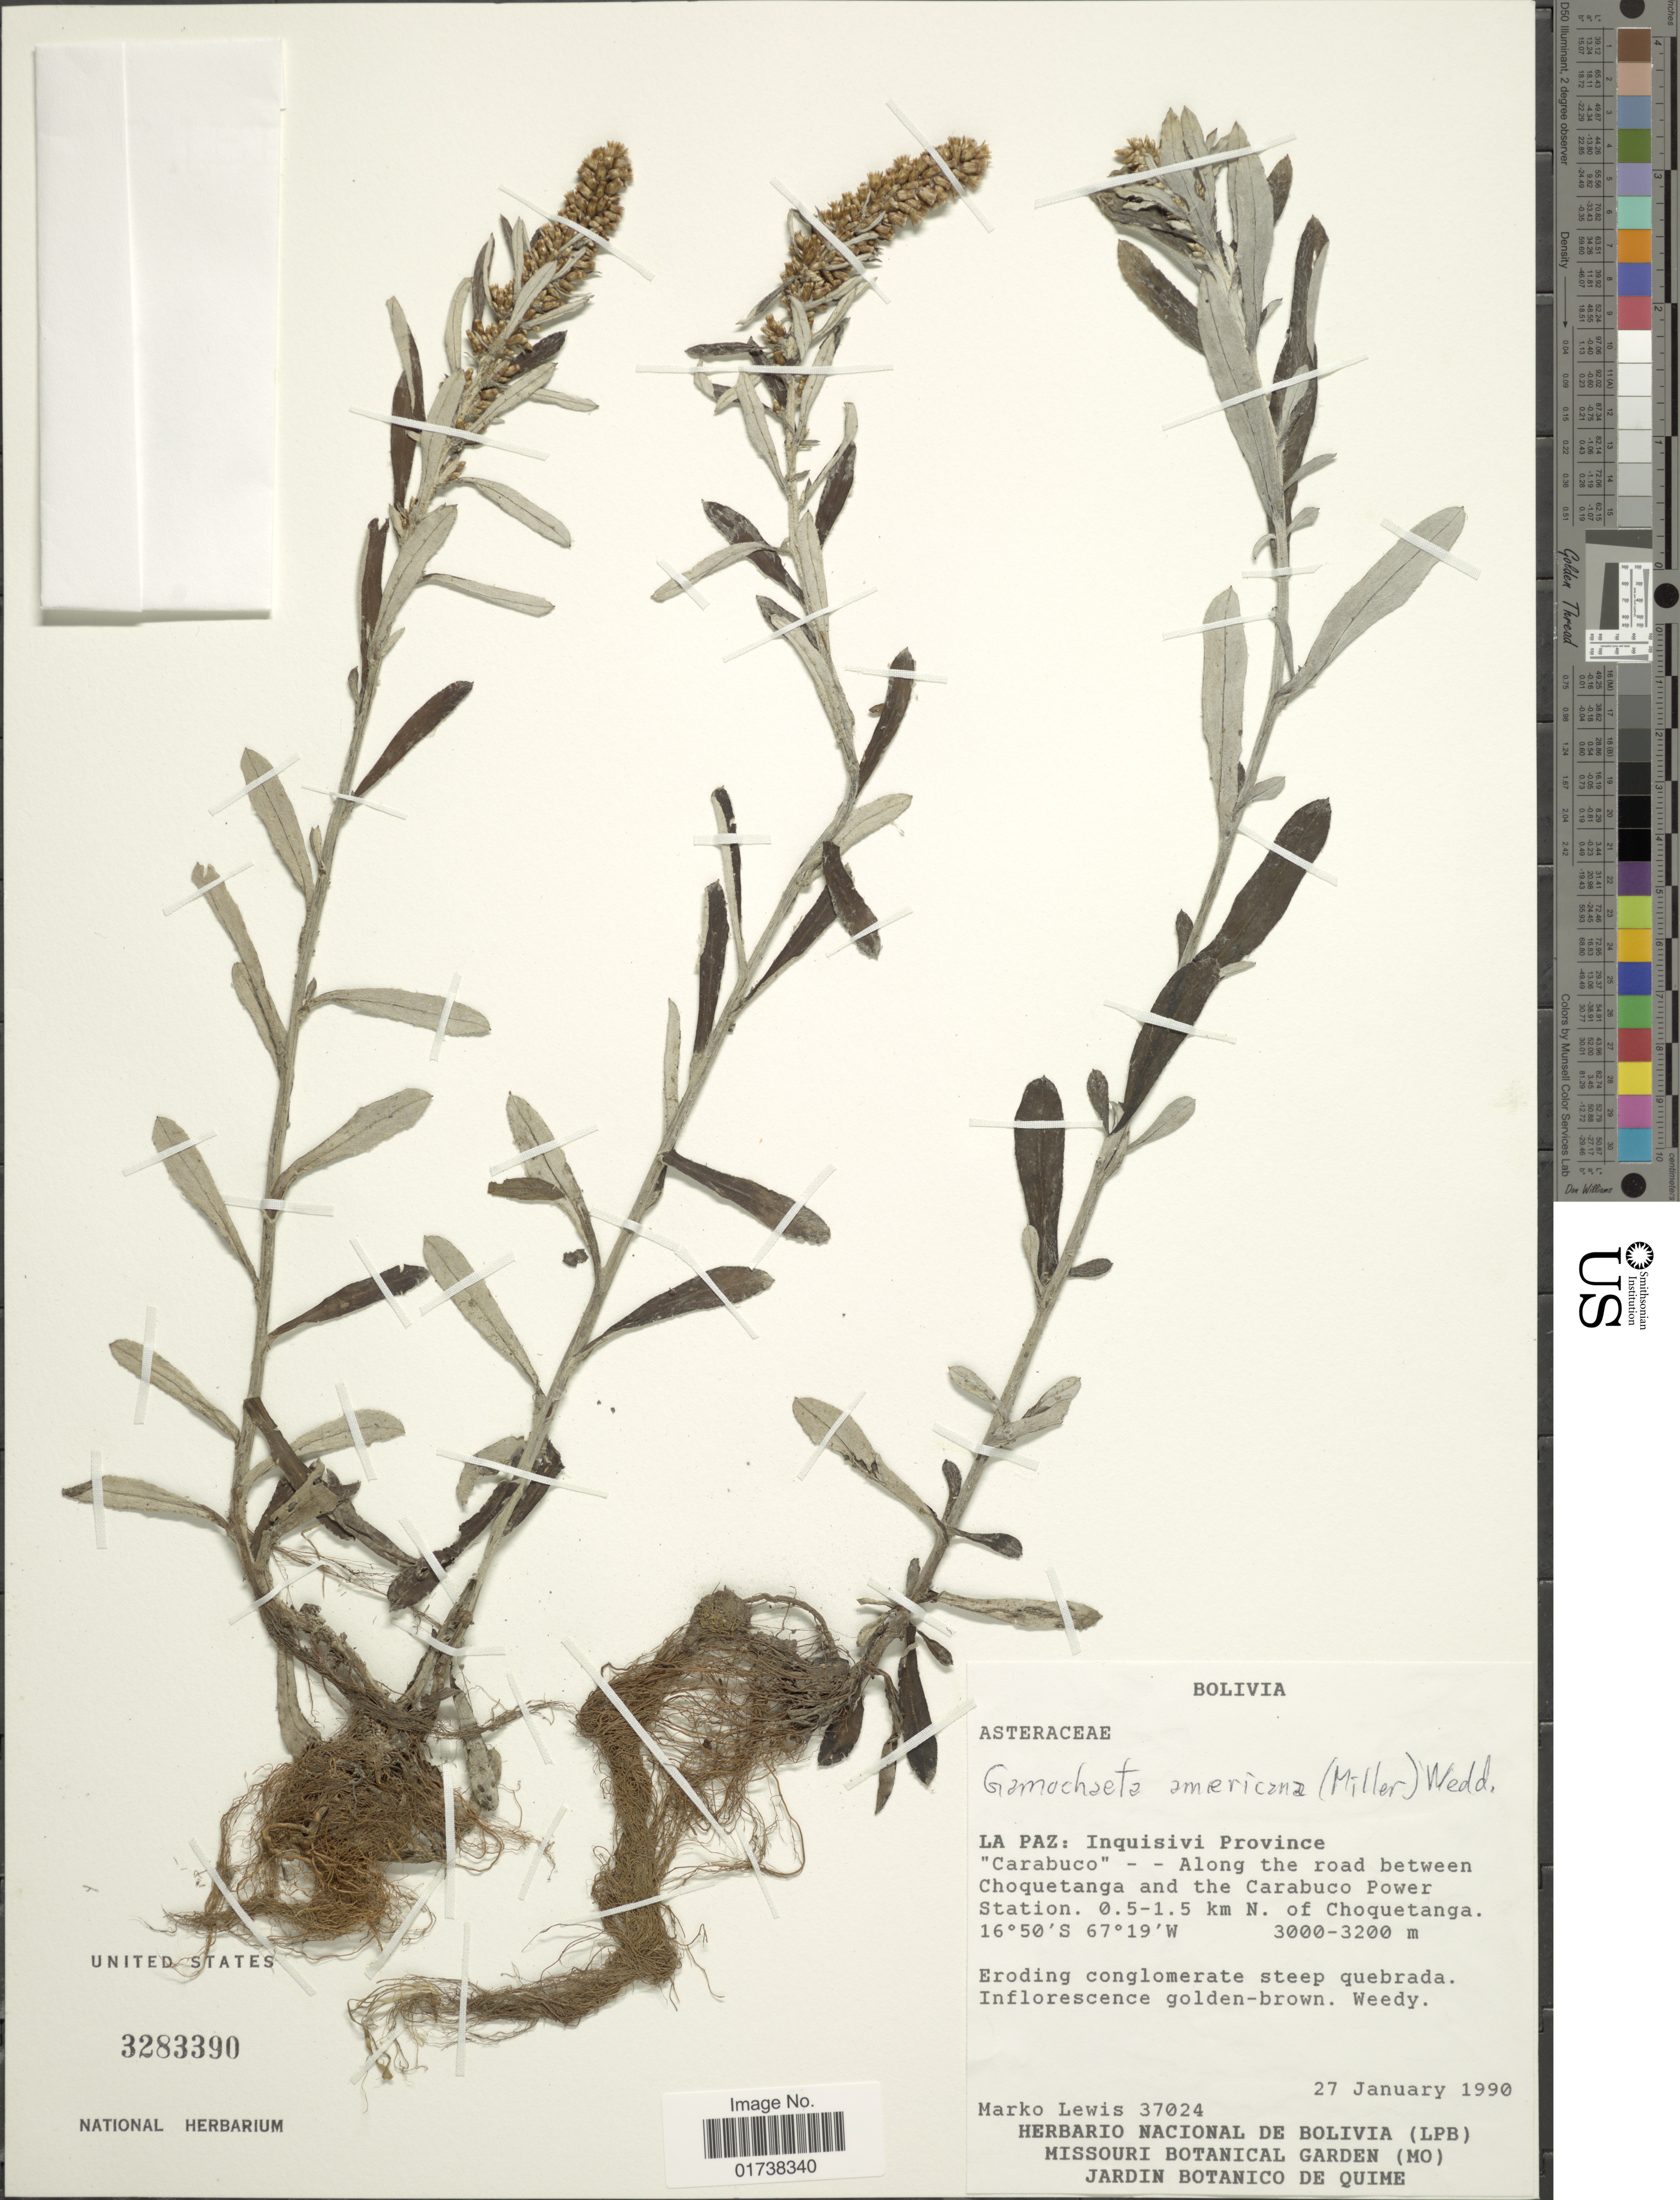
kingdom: Plantae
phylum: Tracheophyta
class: Magnoliopsida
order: Asterales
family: Asteraceae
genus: Gamochaeta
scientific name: Gamochaeta americana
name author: (Mill.) Wedd.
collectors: M. A. Lewis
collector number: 37024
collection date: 1990-01-27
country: Bolivia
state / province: La Paz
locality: Inquisivi Province, "Carabuco" -- Along the road between Choquetango and the Carabuco Power Station,, 0.5-1.5 km N of Choquetanga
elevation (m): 3000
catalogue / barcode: US 3283390